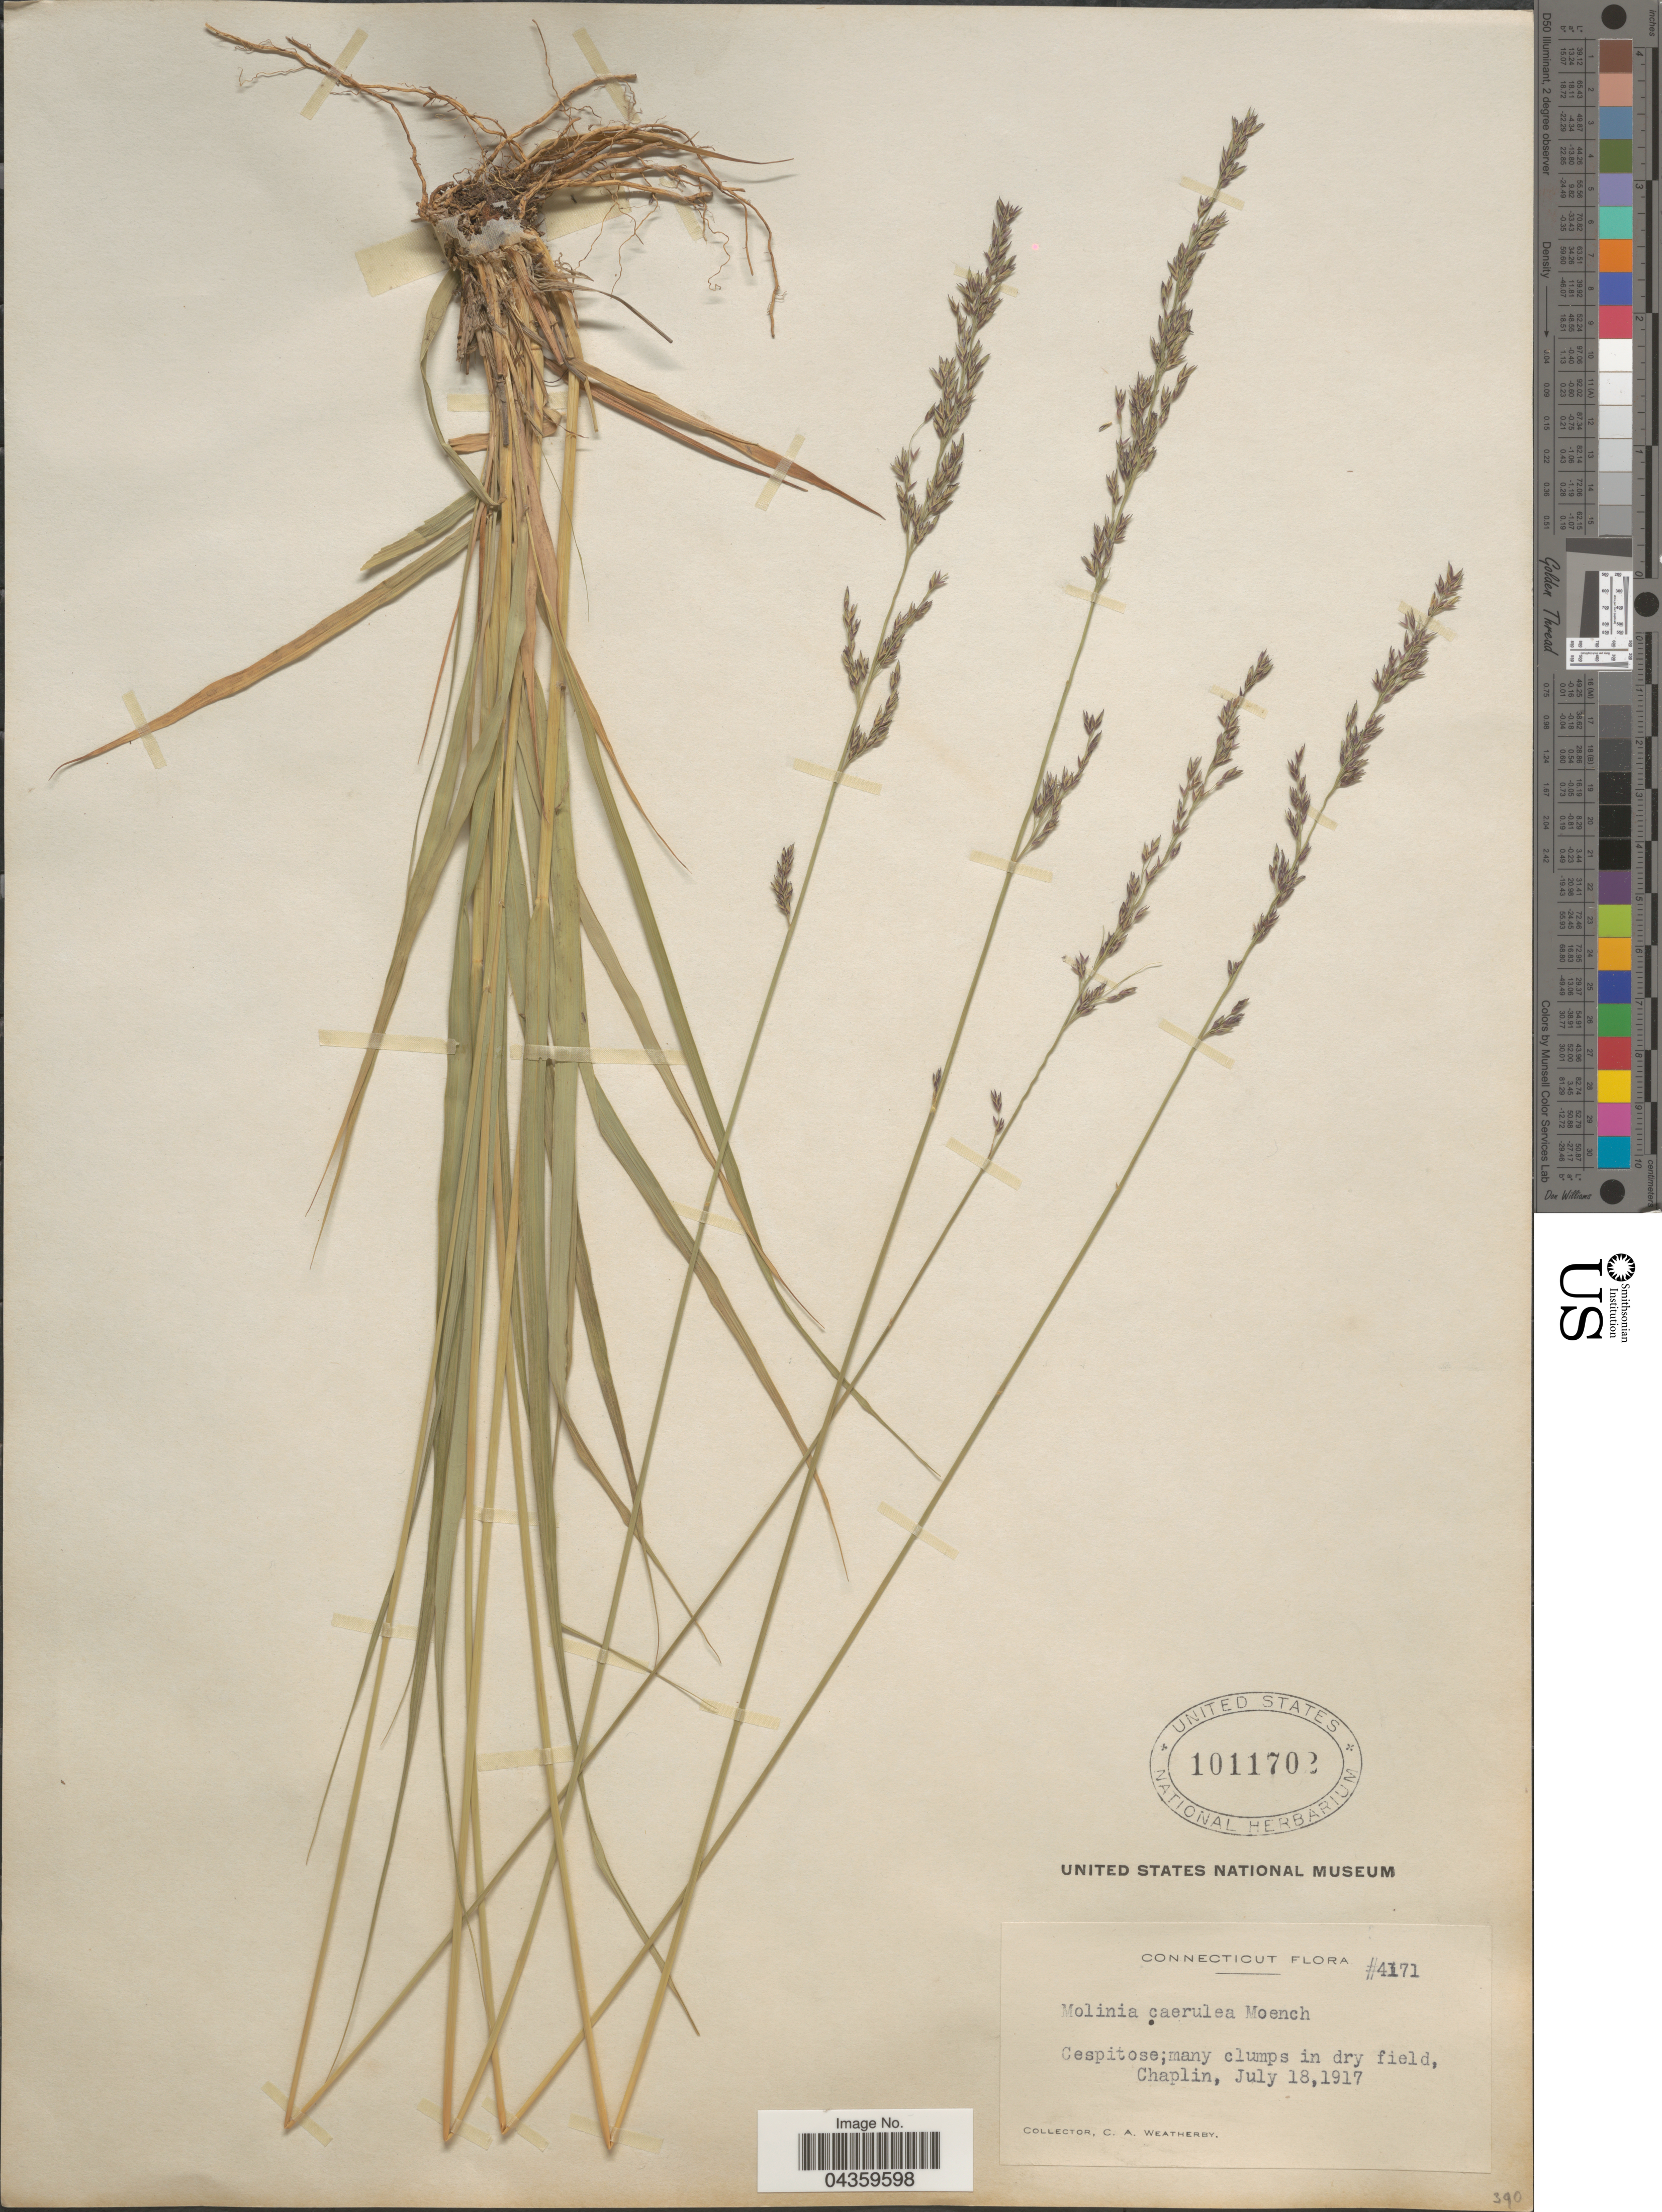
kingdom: Plantae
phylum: Tracheophyta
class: Liliopsida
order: Poales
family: Poaceae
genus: Molinia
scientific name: Molinia caerulea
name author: (L.) Moench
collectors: C. A. Weatherby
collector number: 4171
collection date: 1917-07-18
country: United States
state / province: Connecticut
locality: Chaplin.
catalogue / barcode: US 1011702